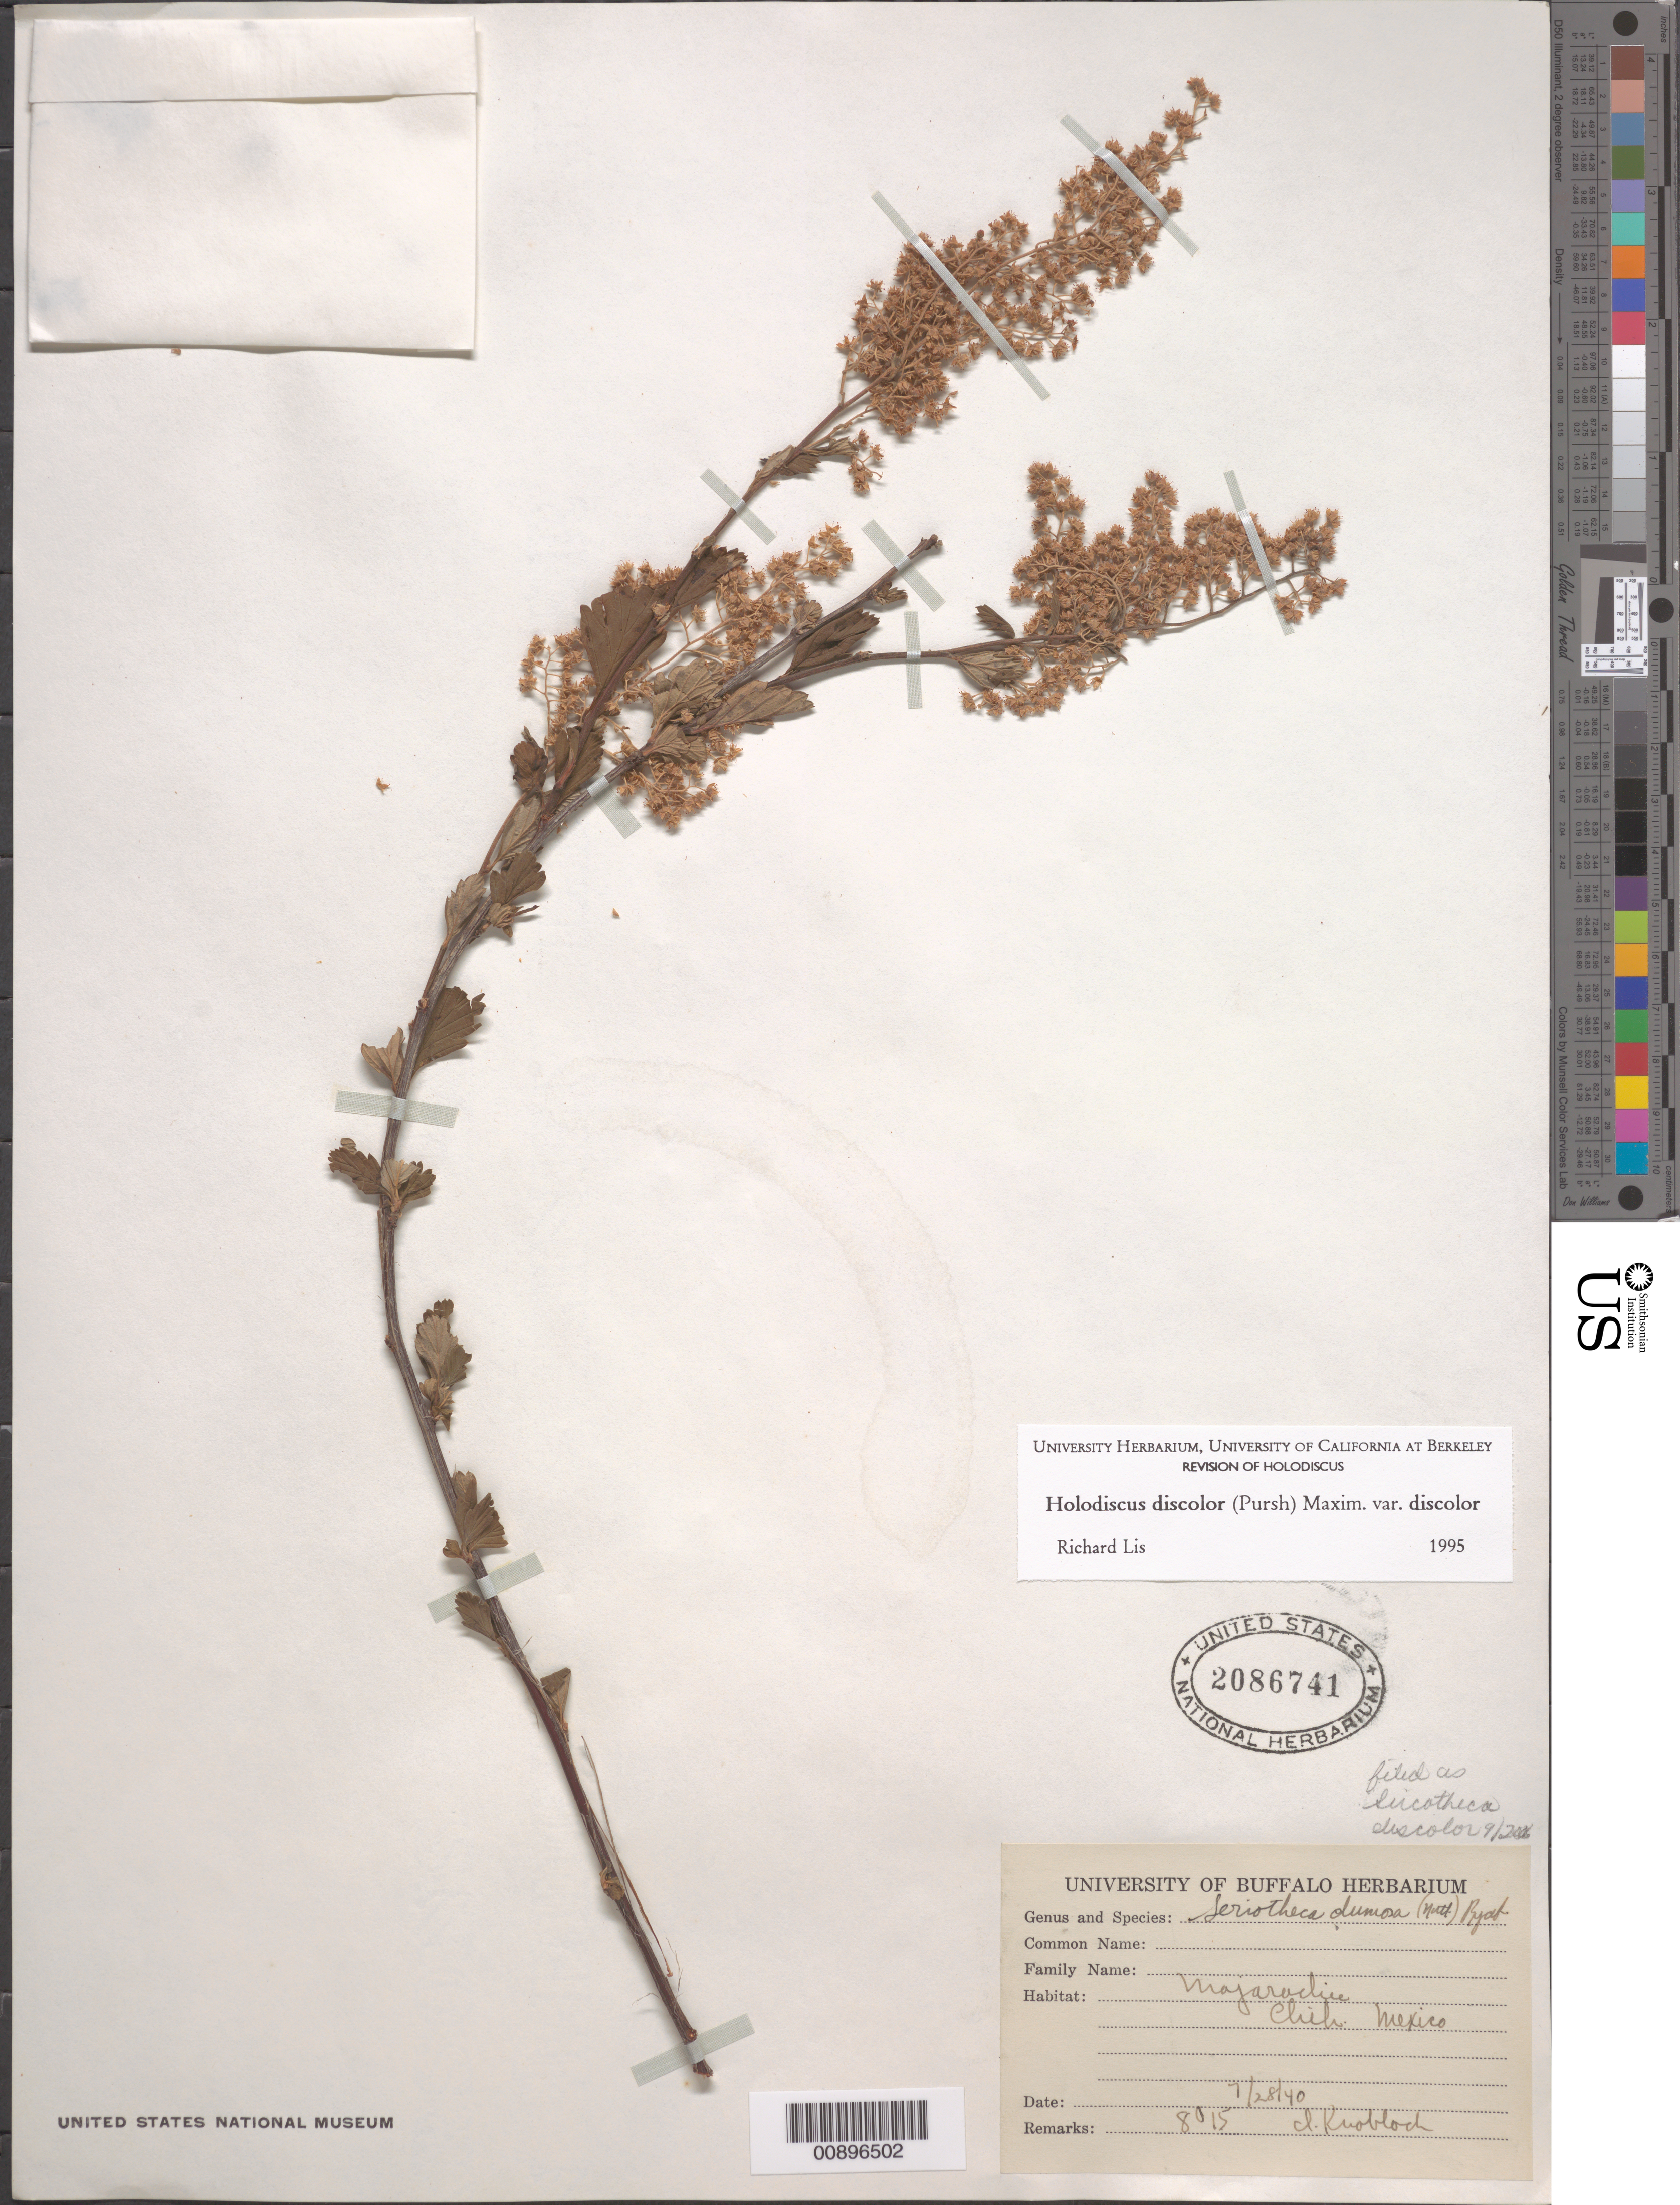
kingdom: Plantae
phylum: Tracheophyta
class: Magnoliopsida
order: Rosales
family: Rosaceae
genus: Holodiscus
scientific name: Holodiscus discolor var. discolor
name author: (Pursh) Maxim.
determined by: Lis, R.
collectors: I. W. Knobloch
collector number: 8015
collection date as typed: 28 Jul 1940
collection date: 1940-07-28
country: Mexico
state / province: Chihuahua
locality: Mojarachic, Chihuahua.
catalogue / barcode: US 2086741